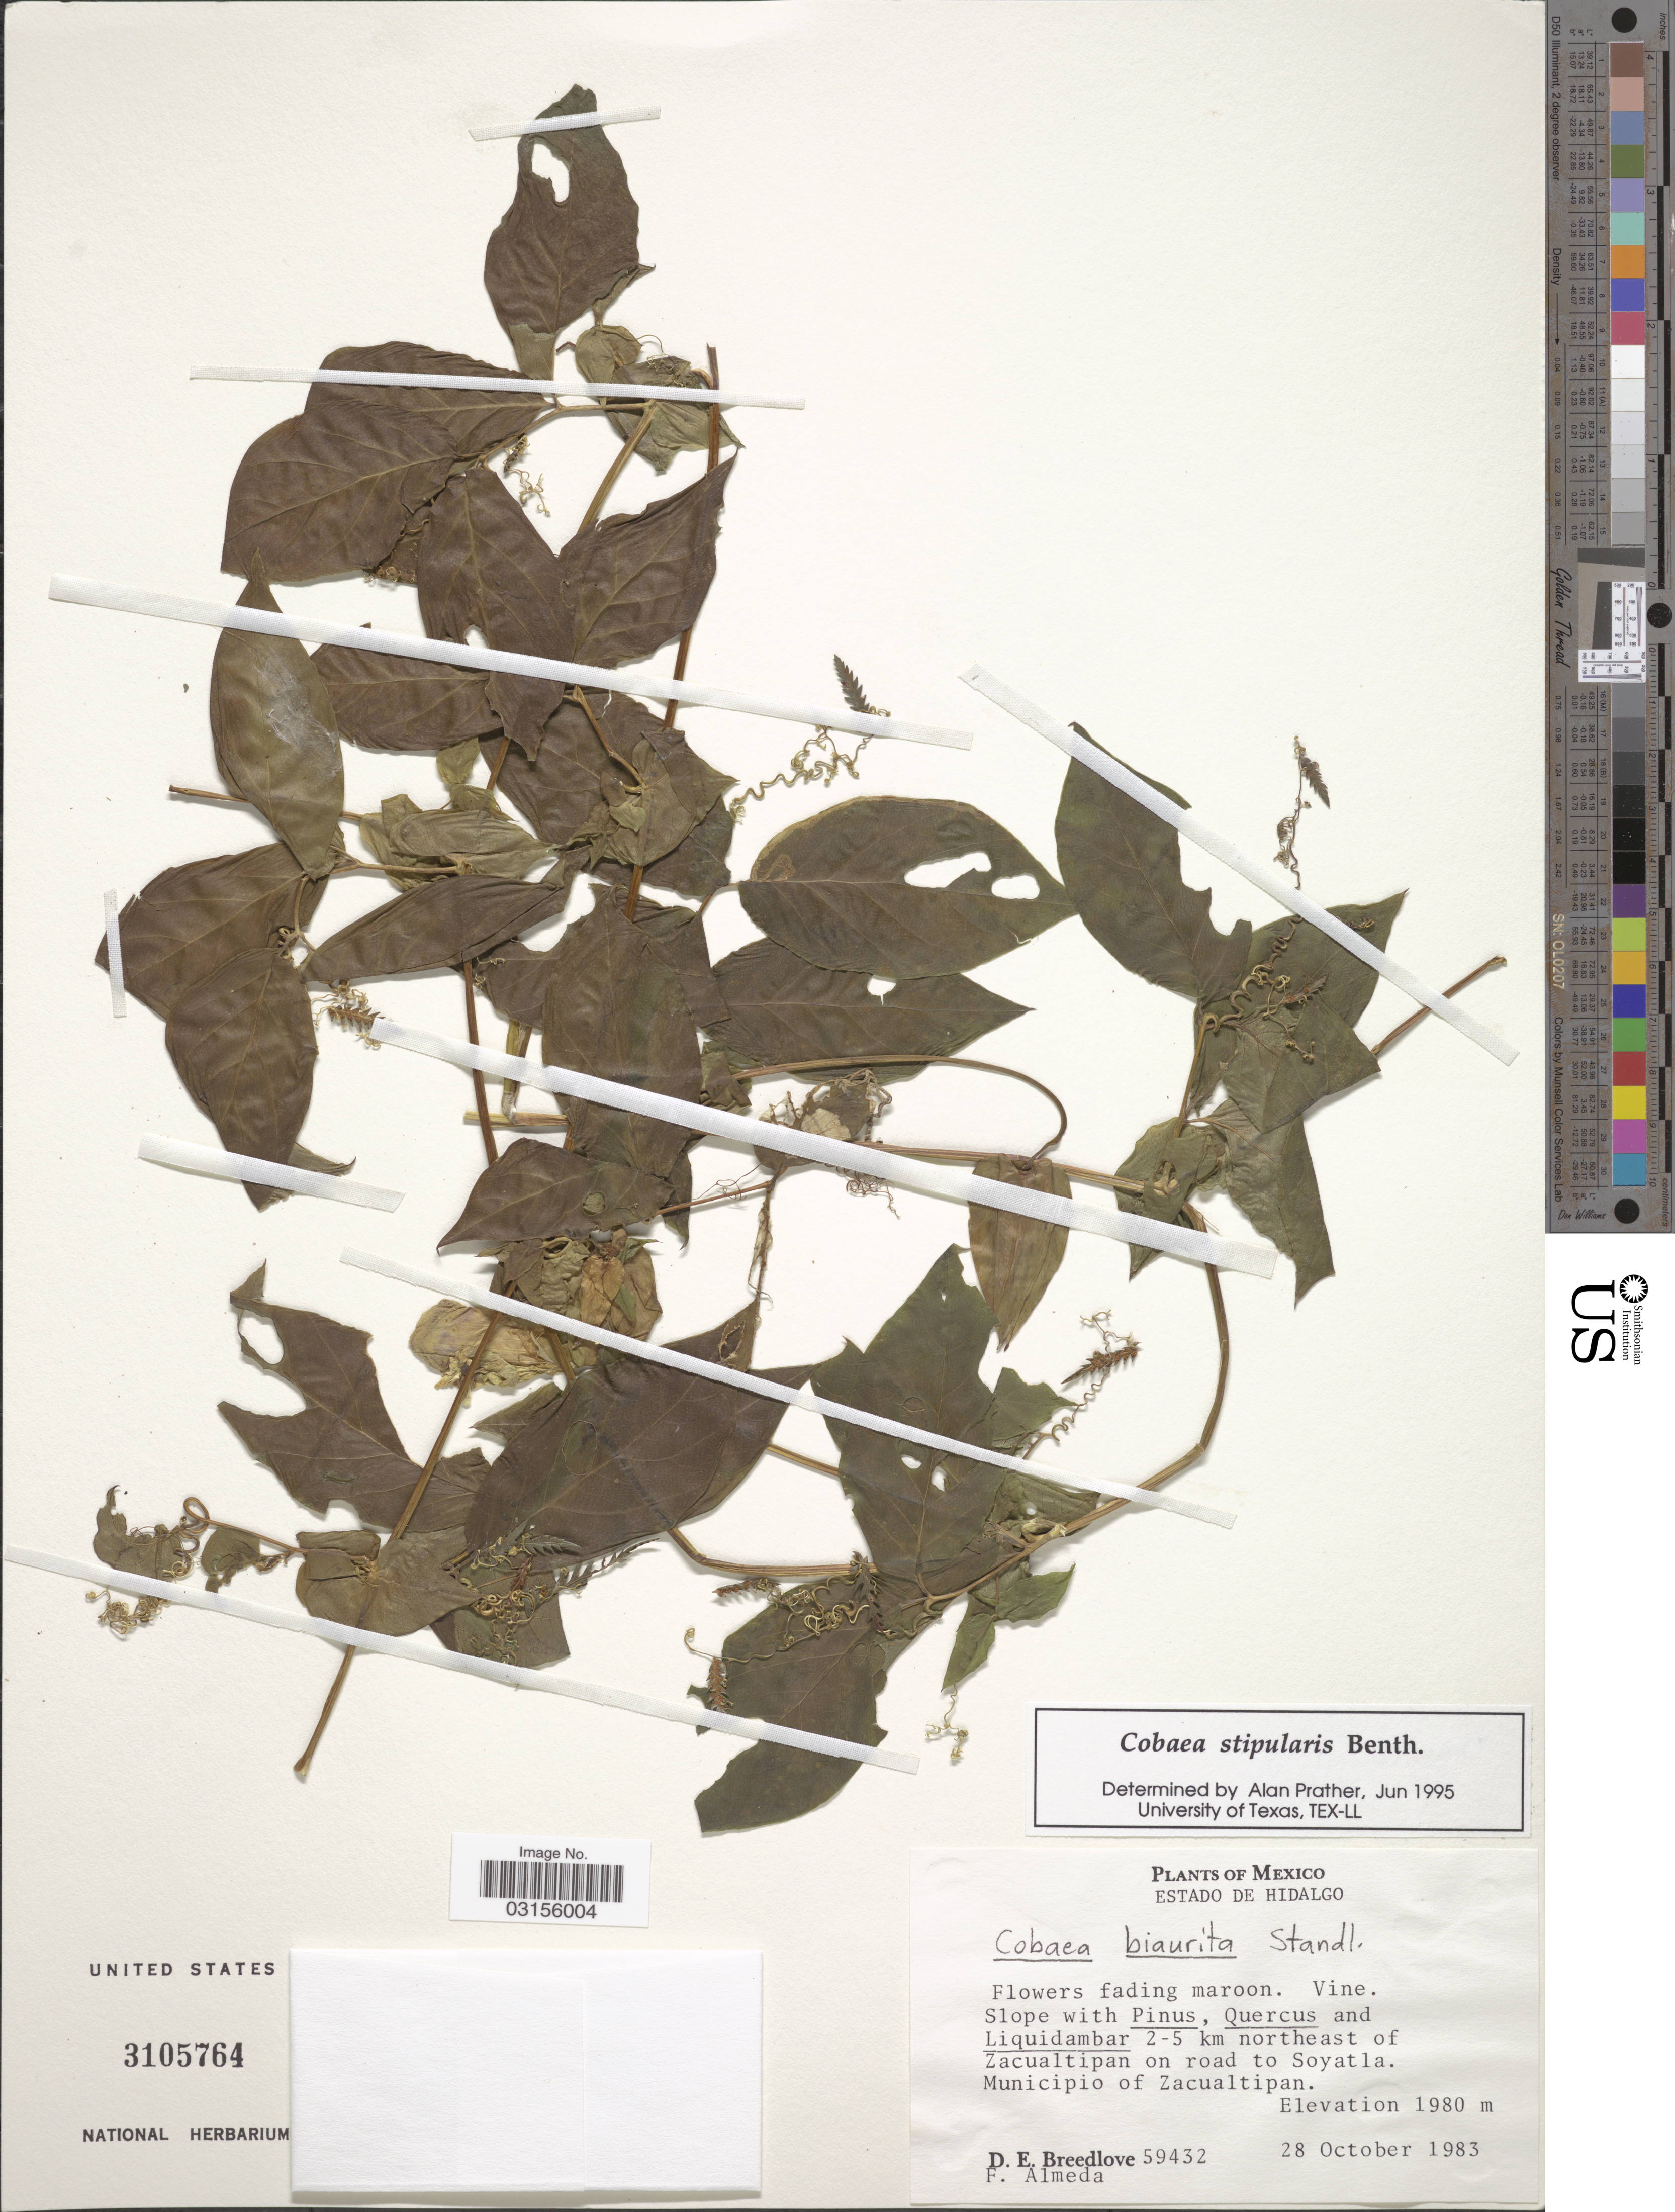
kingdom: Plantae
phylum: Tracheophyta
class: Magnoliopsida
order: Ericales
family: Polemoniaceae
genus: Cobaea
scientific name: Cobaea stipularis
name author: Benth.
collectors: D. E. Breedlove & F. Almeda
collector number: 59432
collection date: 1983-10-28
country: Mexico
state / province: Hidalgo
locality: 2-5 km northeast of Zacualtipan on road to Soyatla. Municipio of Zacualtipan.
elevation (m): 1980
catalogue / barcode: US 3105764